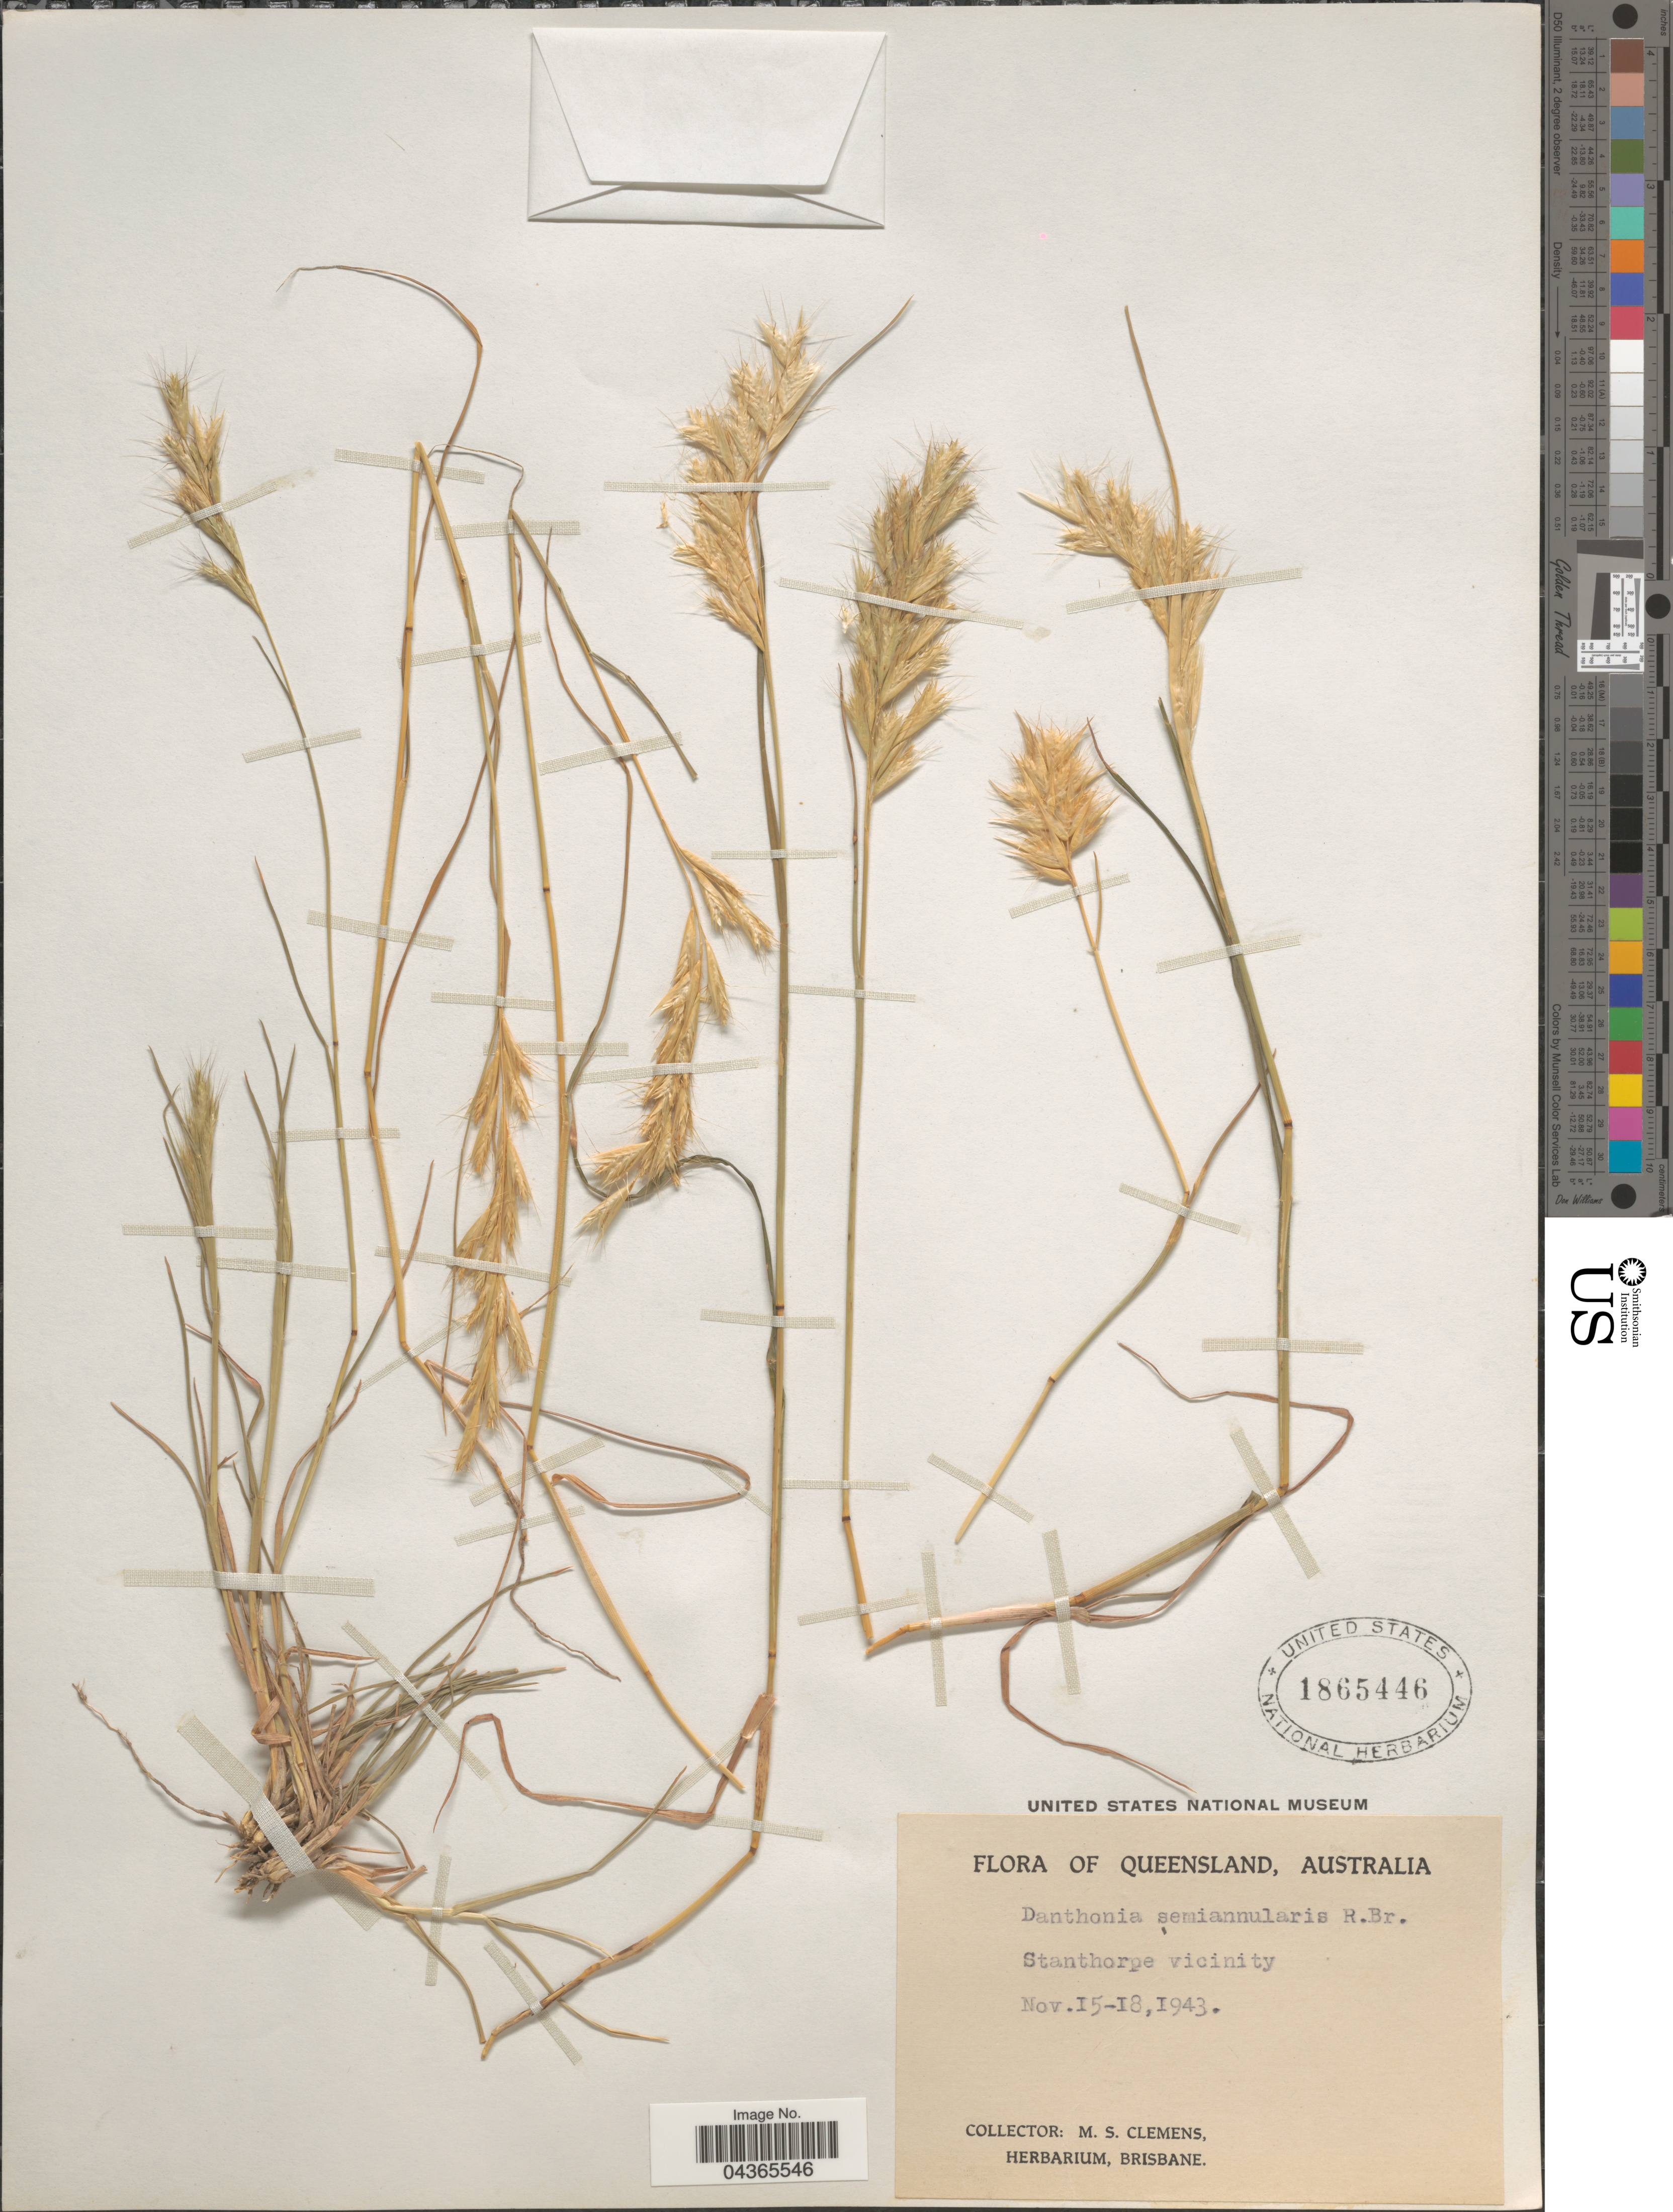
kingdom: Plantae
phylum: Tracheophyta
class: Liliopsida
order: Poales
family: Poaceae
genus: Rytidosperma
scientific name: Rytidosperma semiannulare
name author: (Labill.) Connor & Edgar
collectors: M. S. Clemens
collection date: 1943-11-15/1943-11-18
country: Australia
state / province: Queensland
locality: Stanthorpe vicinity.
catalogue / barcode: US 1865446